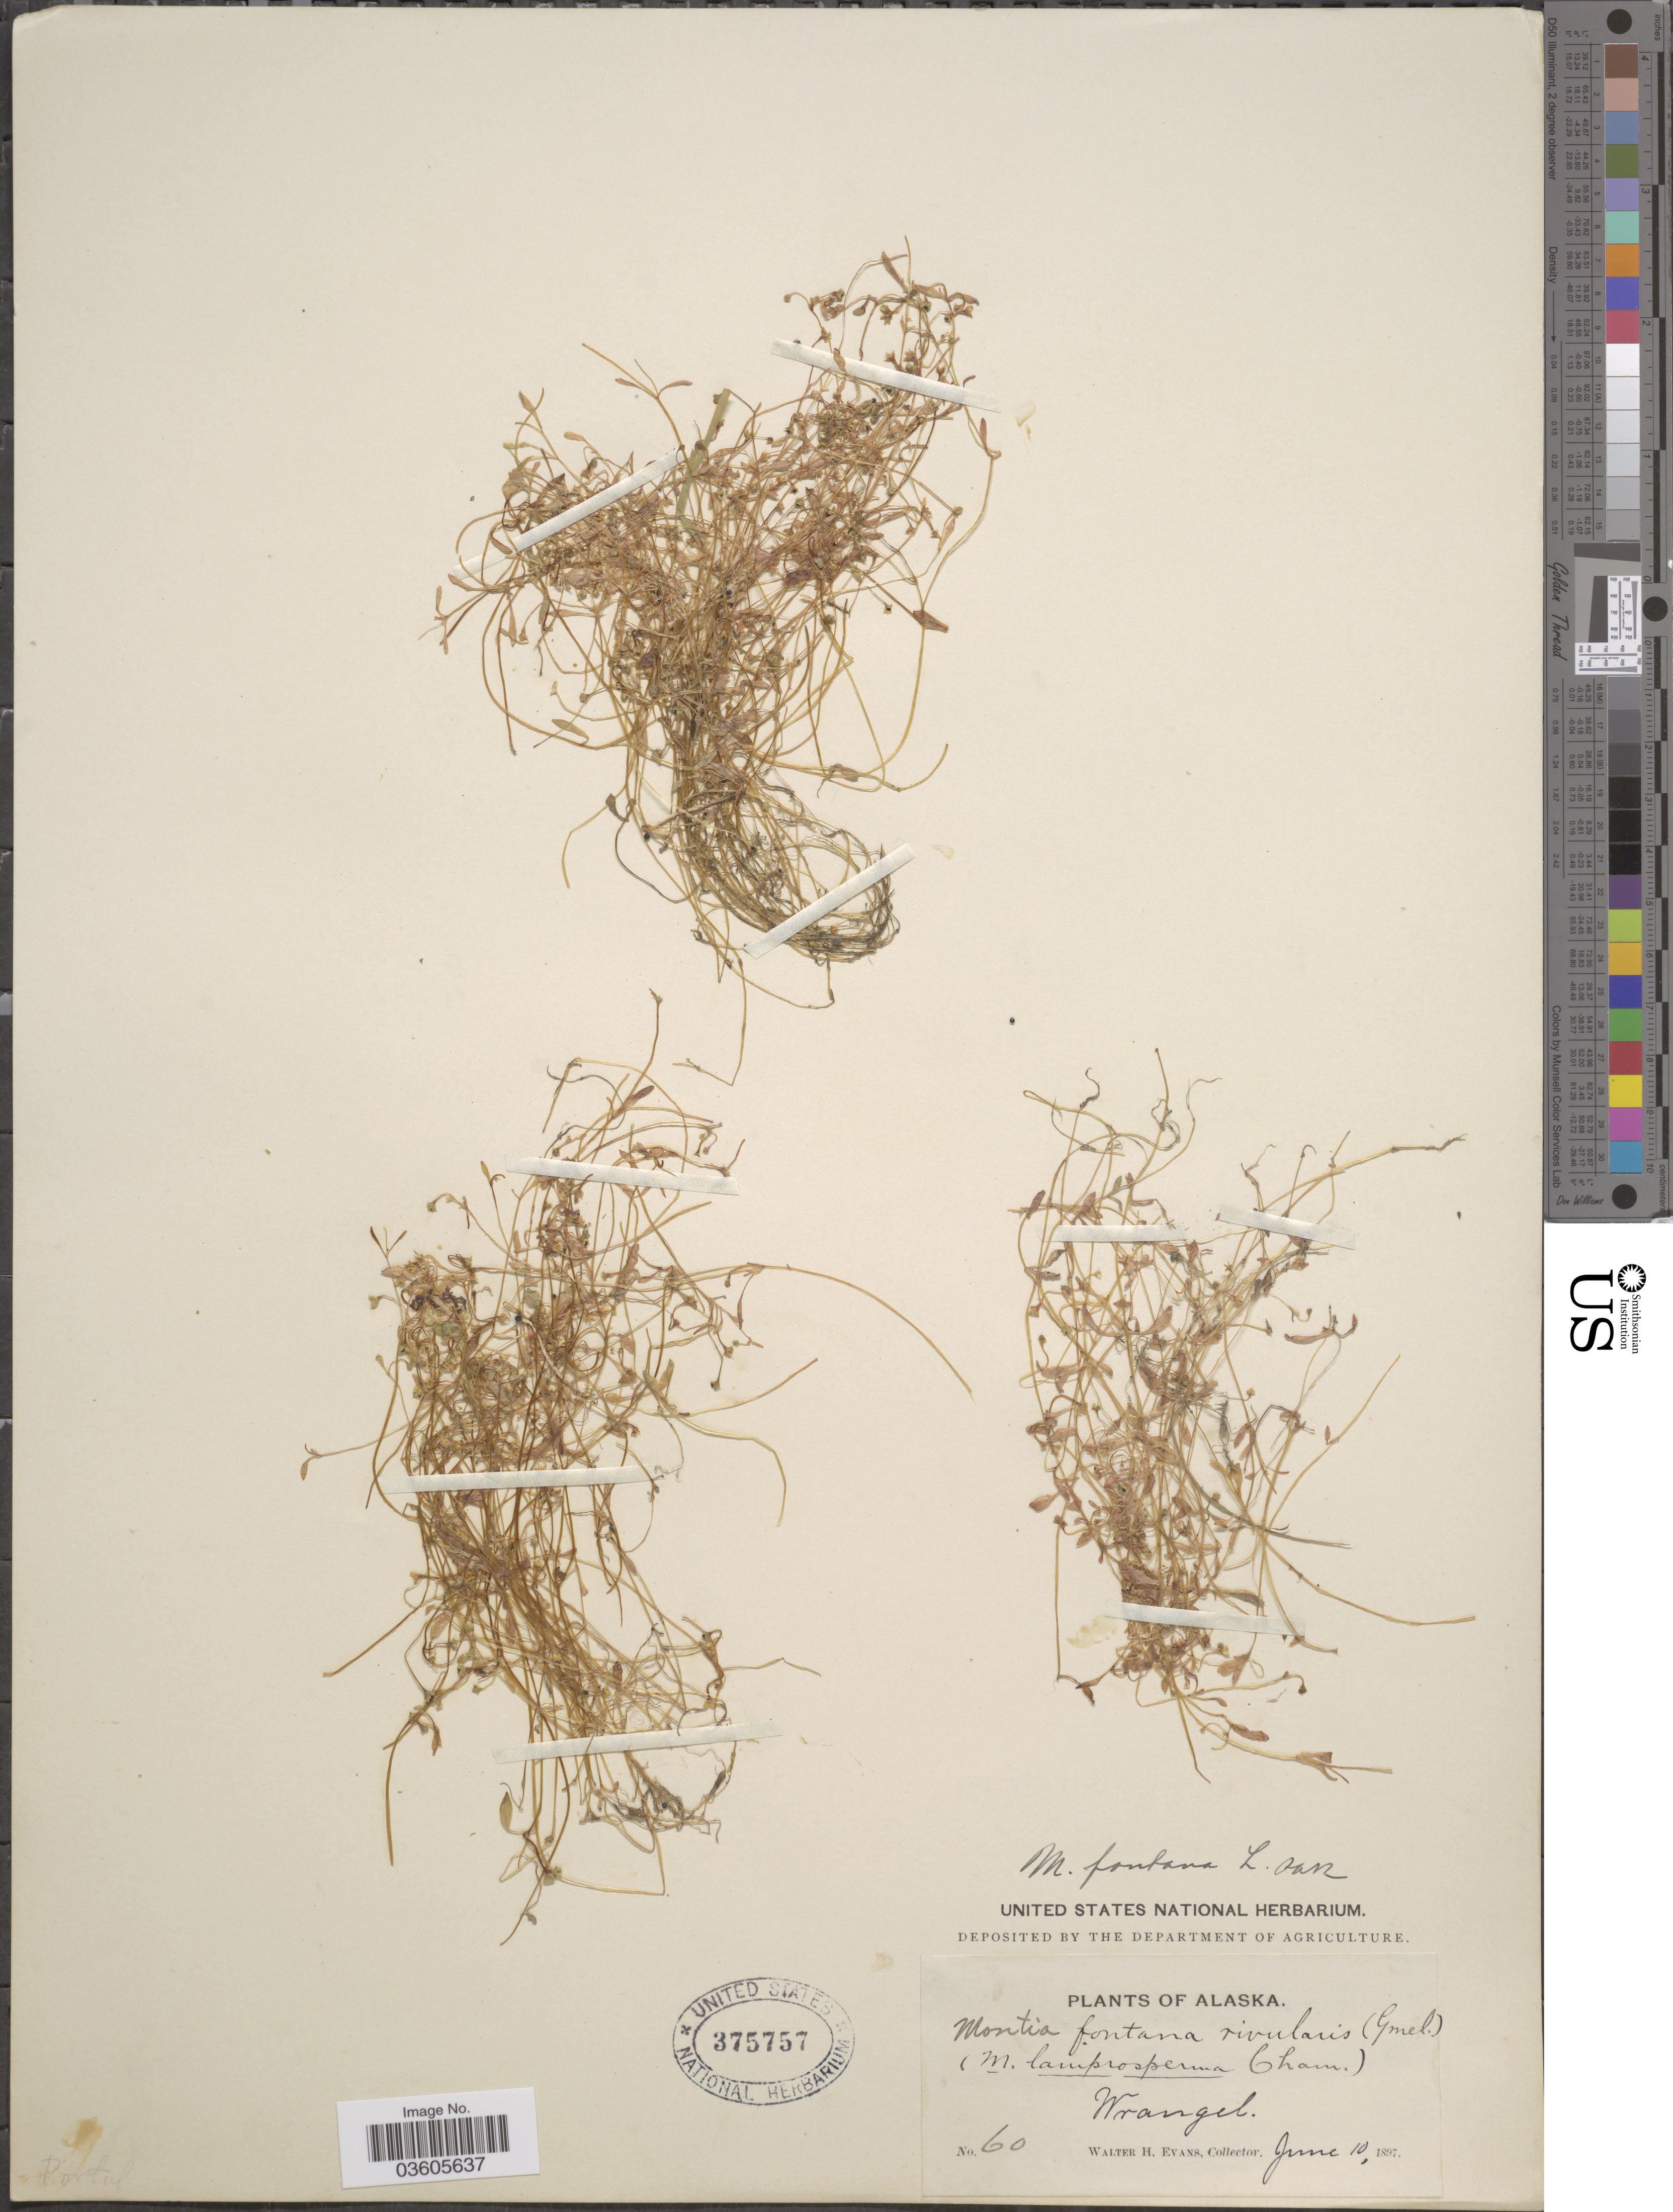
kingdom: Plantae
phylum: Tracheophyta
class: Magnoliopsida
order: Caryophyllales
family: Montiaceae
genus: Montia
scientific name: Montia fontana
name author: L.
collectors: W. H. Evans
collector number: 60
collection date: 1897-06-10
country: United States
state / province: Alaska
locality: Wrangell.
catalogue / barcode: US 375757